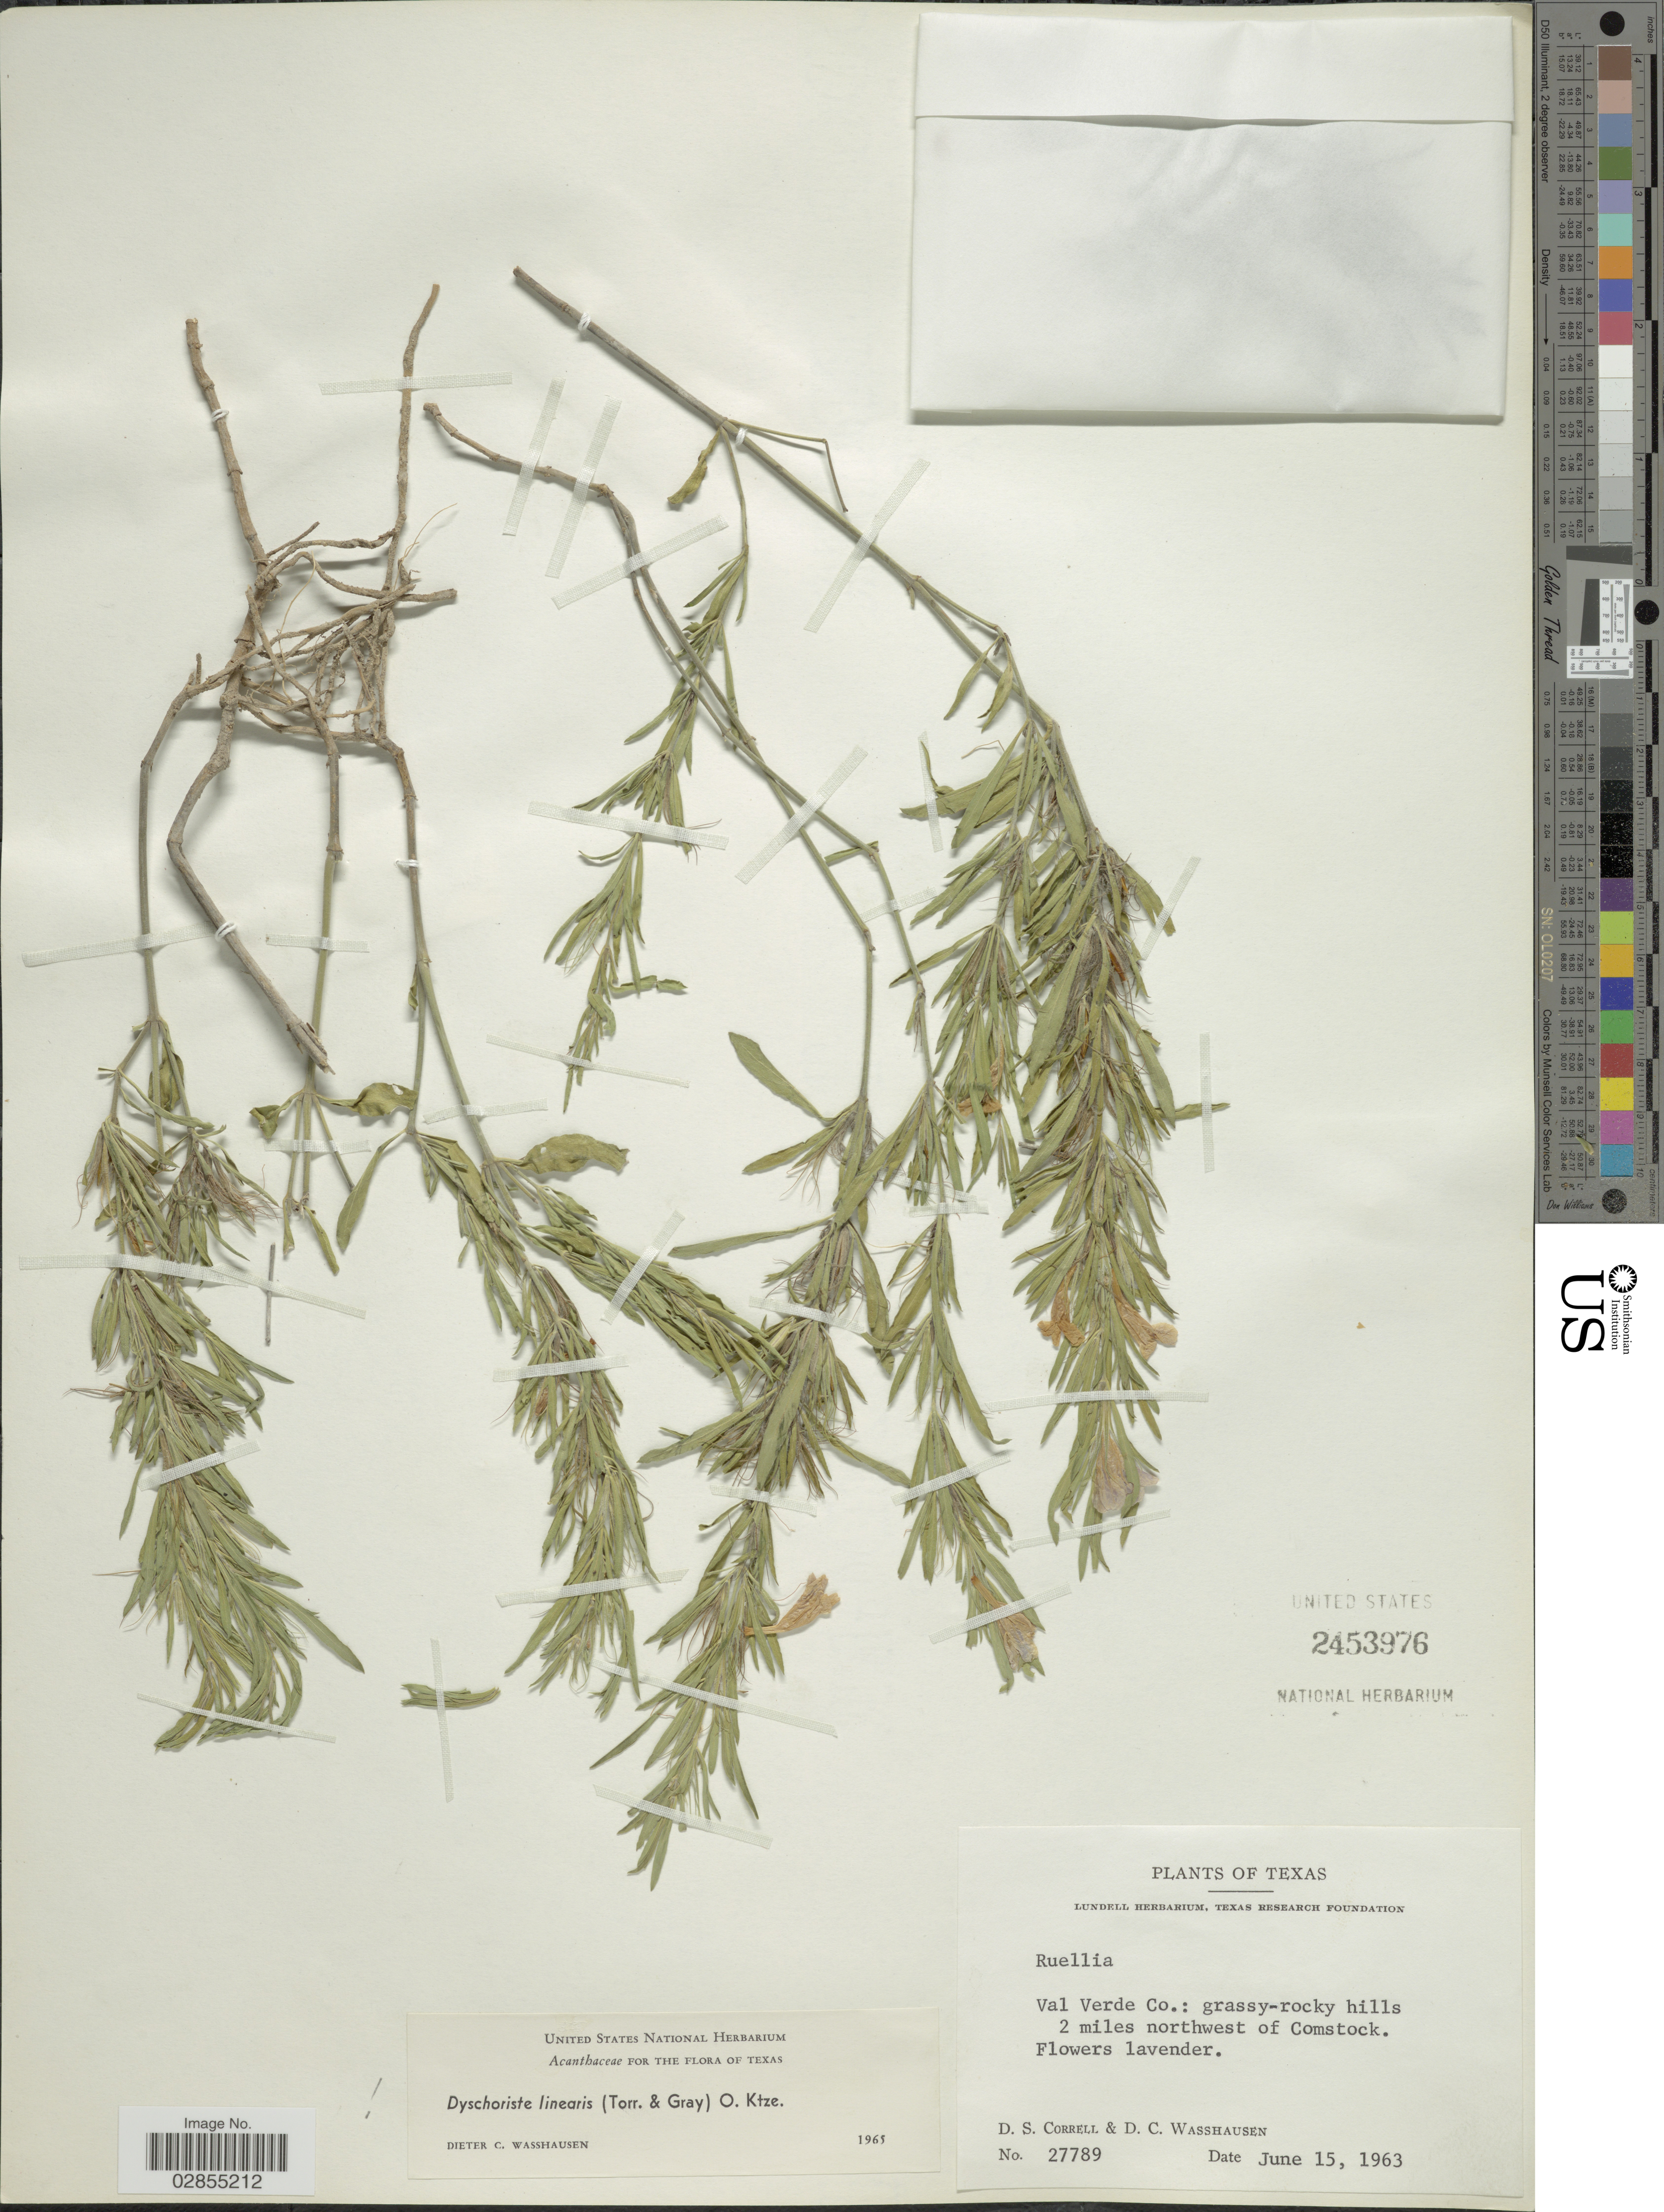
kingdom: Plantae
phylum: Tracheophyta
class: Magnoliopsida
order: Lamiales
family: Acanthaceae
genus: Dyschoriste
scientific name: Dyschoriste linearis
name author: (Torr. & A. Gray) Kuntze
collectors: D. S. Correll & D. C. Wasshausen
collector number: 27789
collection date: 1963-06-15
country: United States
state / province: Texas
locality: Val Verde Co.: grassy-rocky hills 2 miles northwest of Comstock.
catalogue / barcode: US 2453976